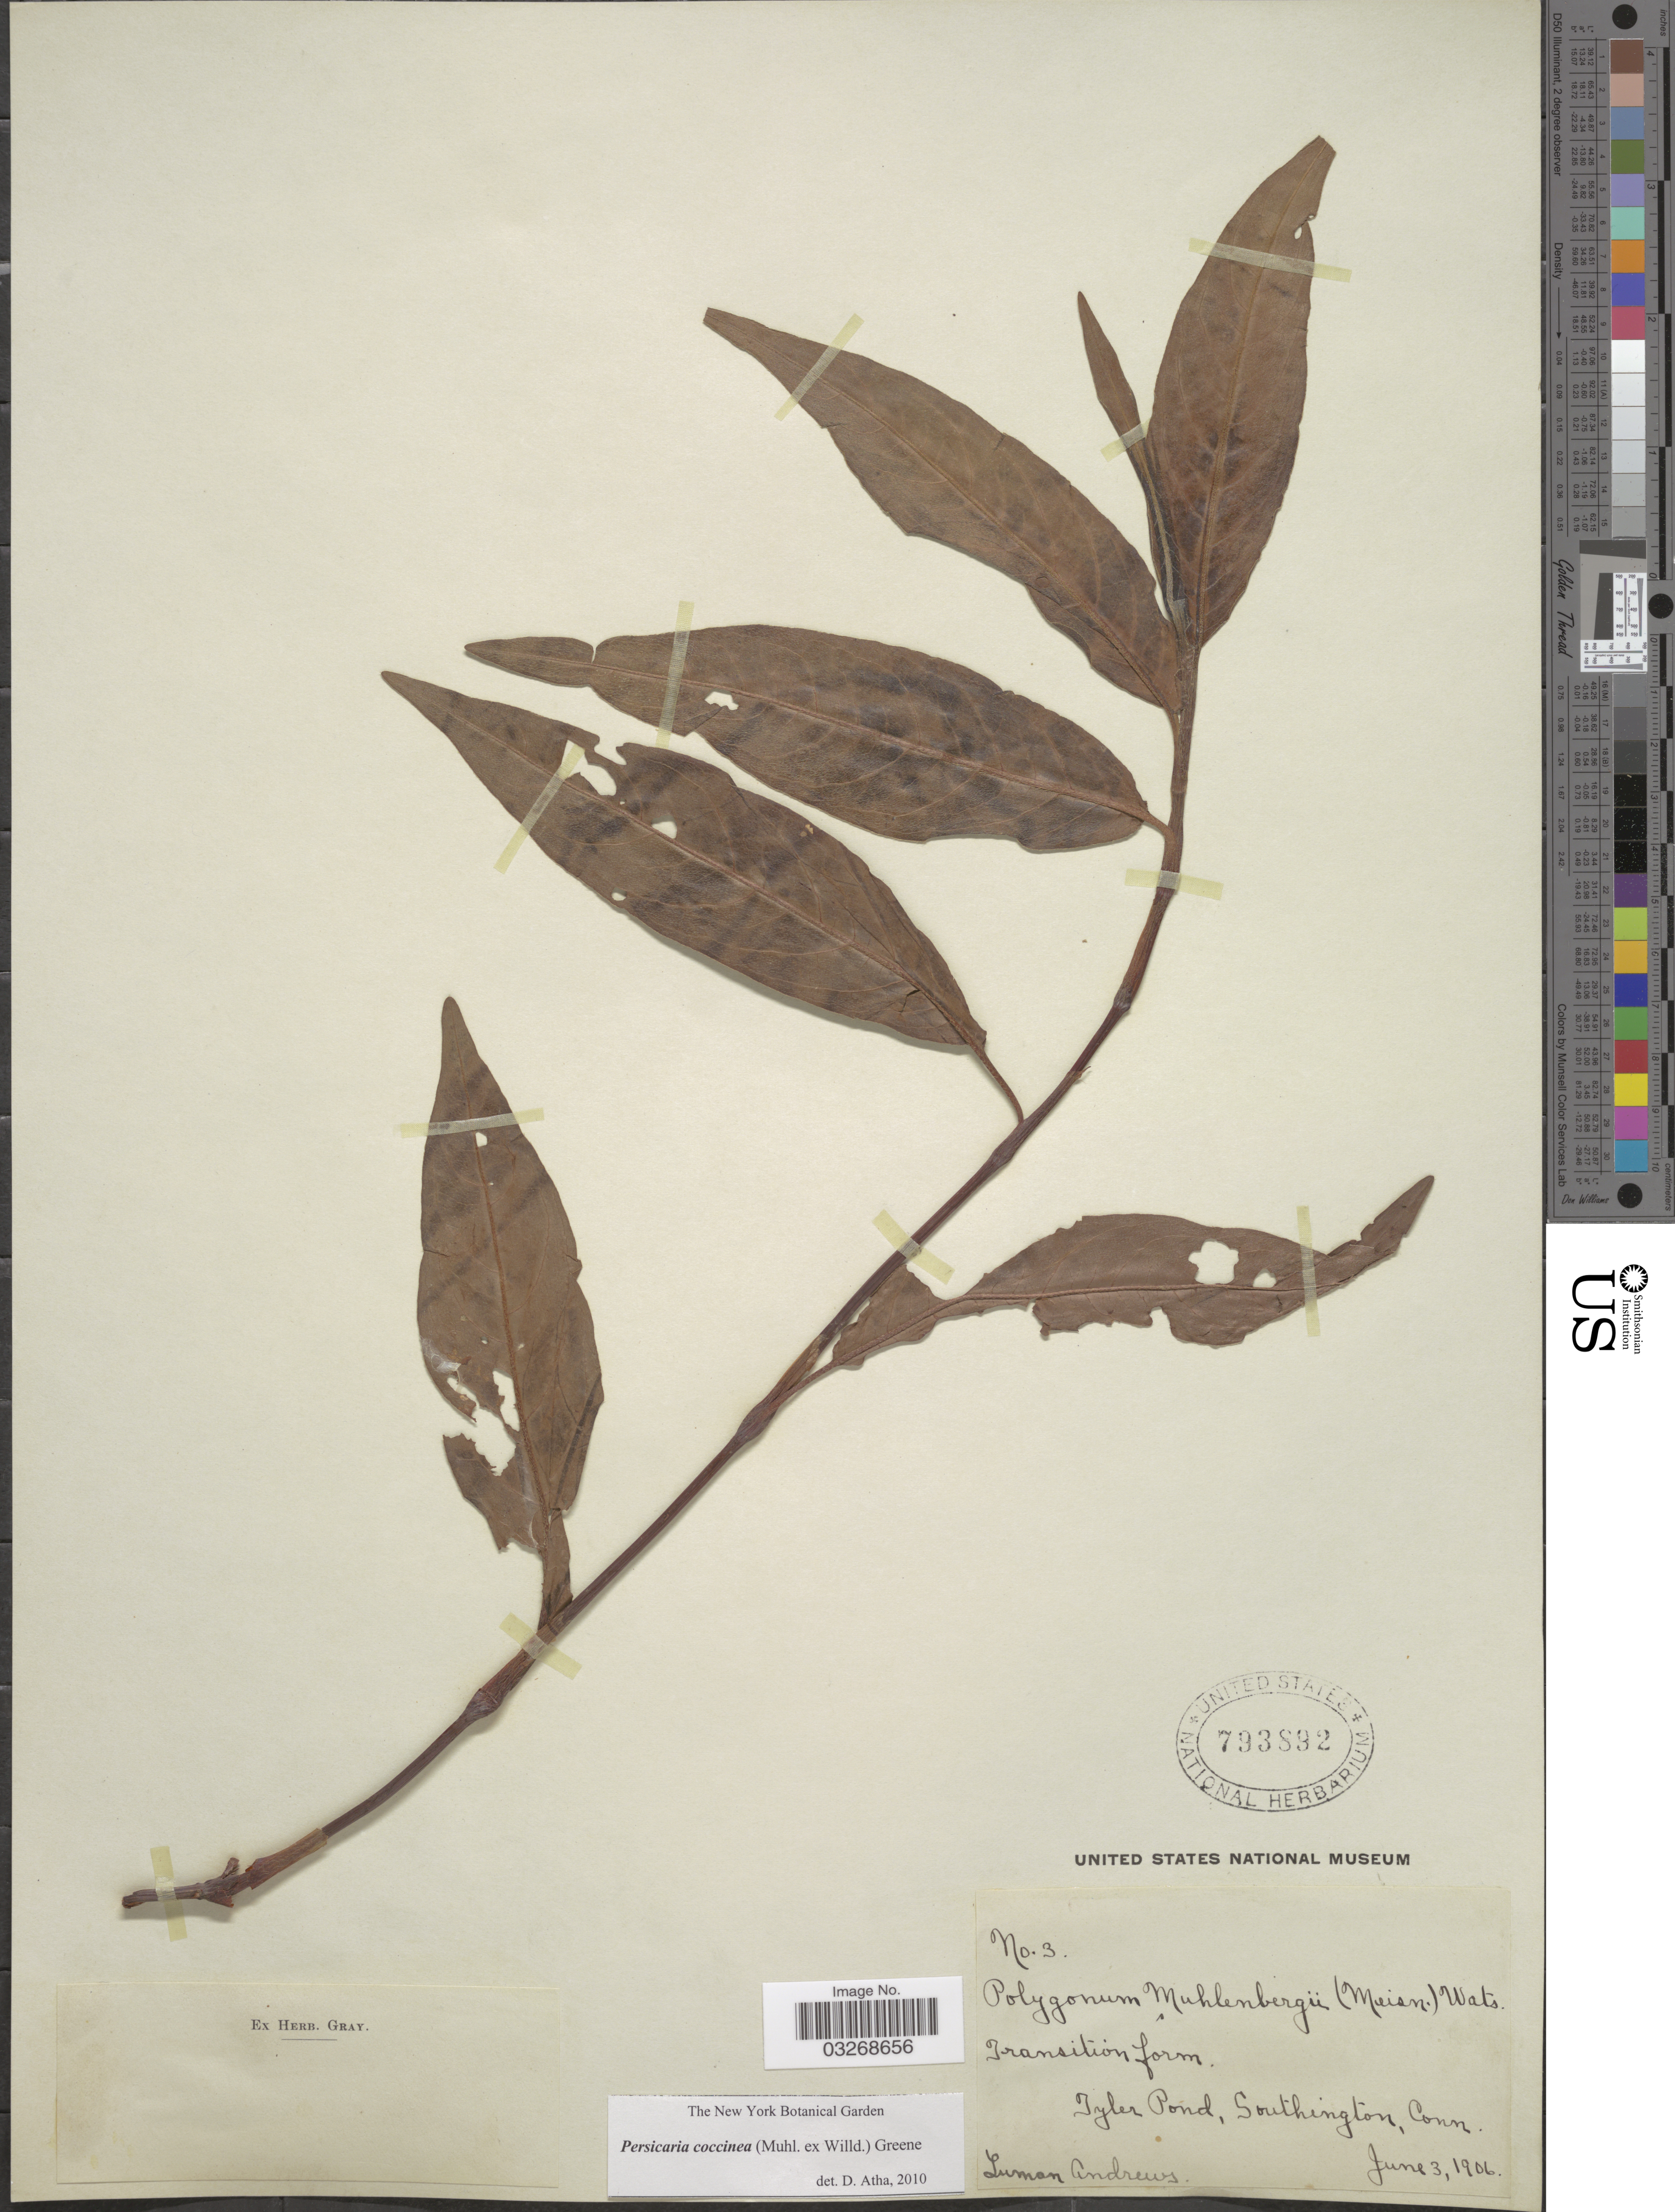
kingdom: Plantae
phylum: Tracheophyta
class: Magnoliopsida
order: Caryophyllales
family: Polygonaceae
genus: Persicaria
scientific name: Persicaria coccinea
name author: (Muhl. ex Willd.) Greene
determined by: Atha, D. E.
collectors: L. Andrews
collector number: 3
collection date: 1906-06-03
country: United States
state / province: Connecticut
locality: Tyler Pond, Southington.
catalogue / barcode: US 793892